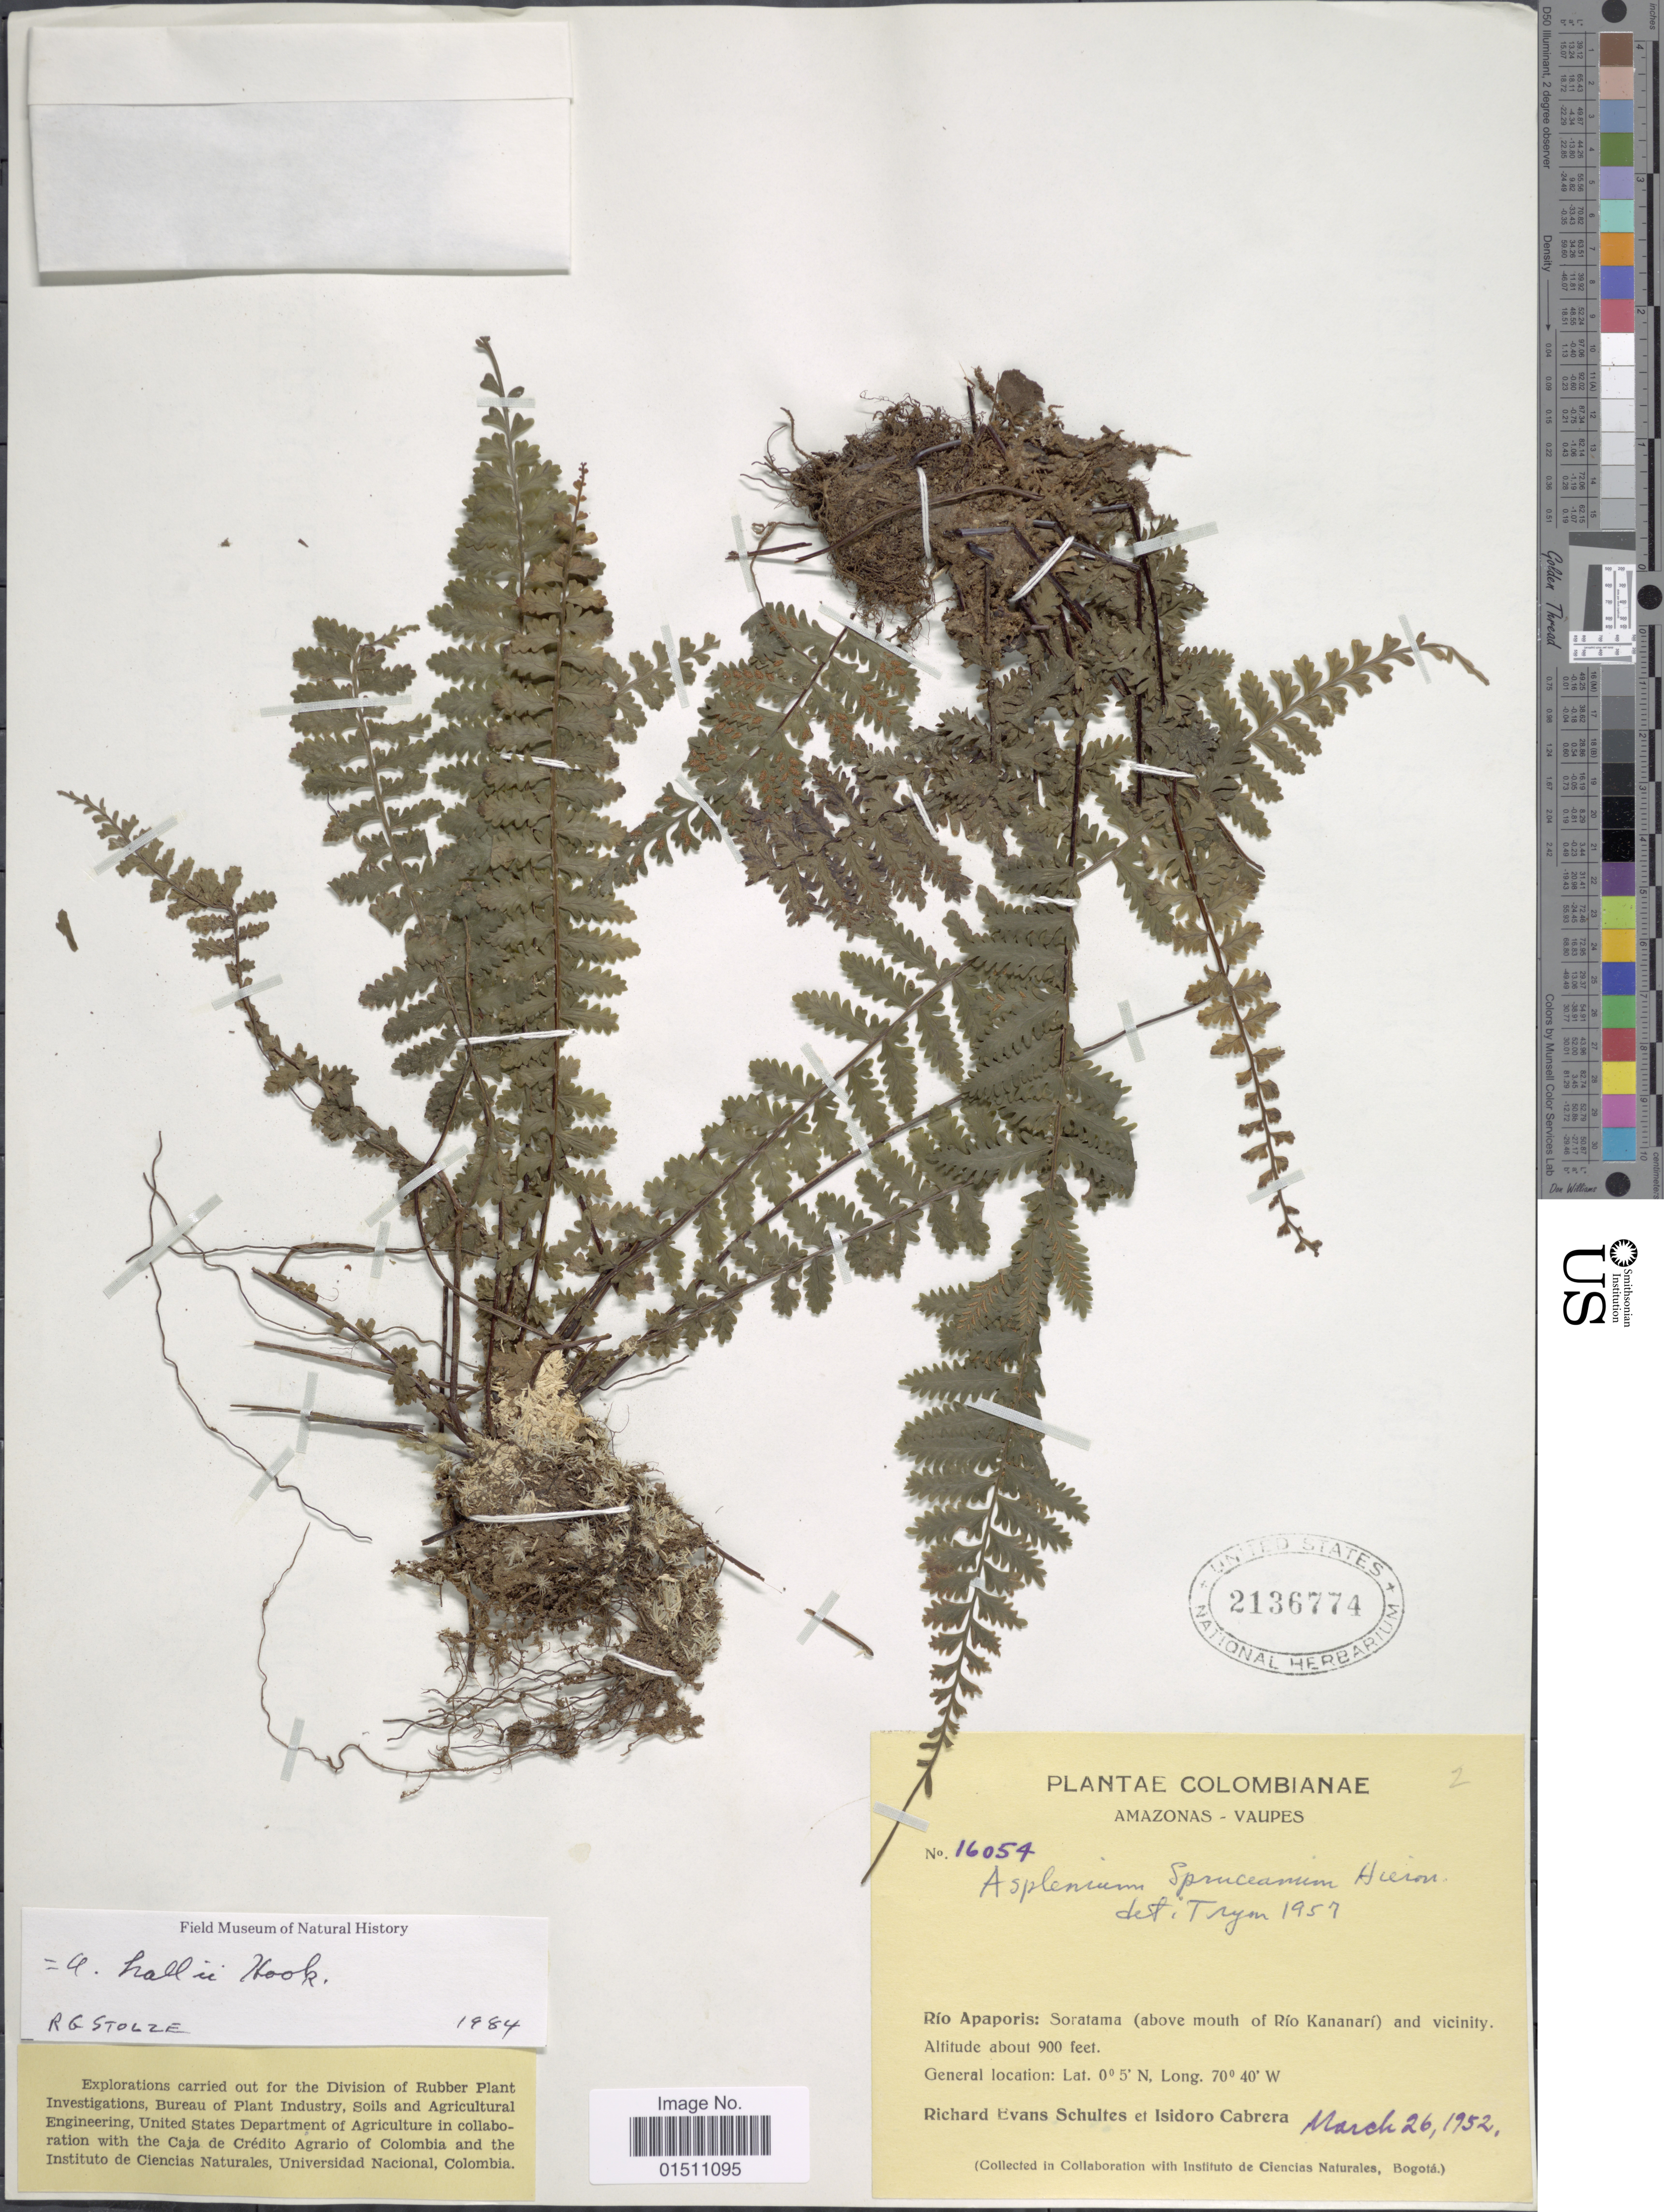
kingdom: Plantae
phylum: Tracheophyta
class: Polypodiopsida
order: Polypodiales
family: Aspleniaceae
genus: Asplenium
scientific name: Asplenium hallii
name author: Hook.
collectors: R. E. Schultes & I. Cabrera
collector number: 16054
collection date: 1952-03-26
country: Colombia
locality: Colombianae, Amazonas-Vaupes, Río Apaporis: Soratama (above mouth of Río Kananari) and vicinity.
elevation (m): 274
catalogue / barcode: US 2136774